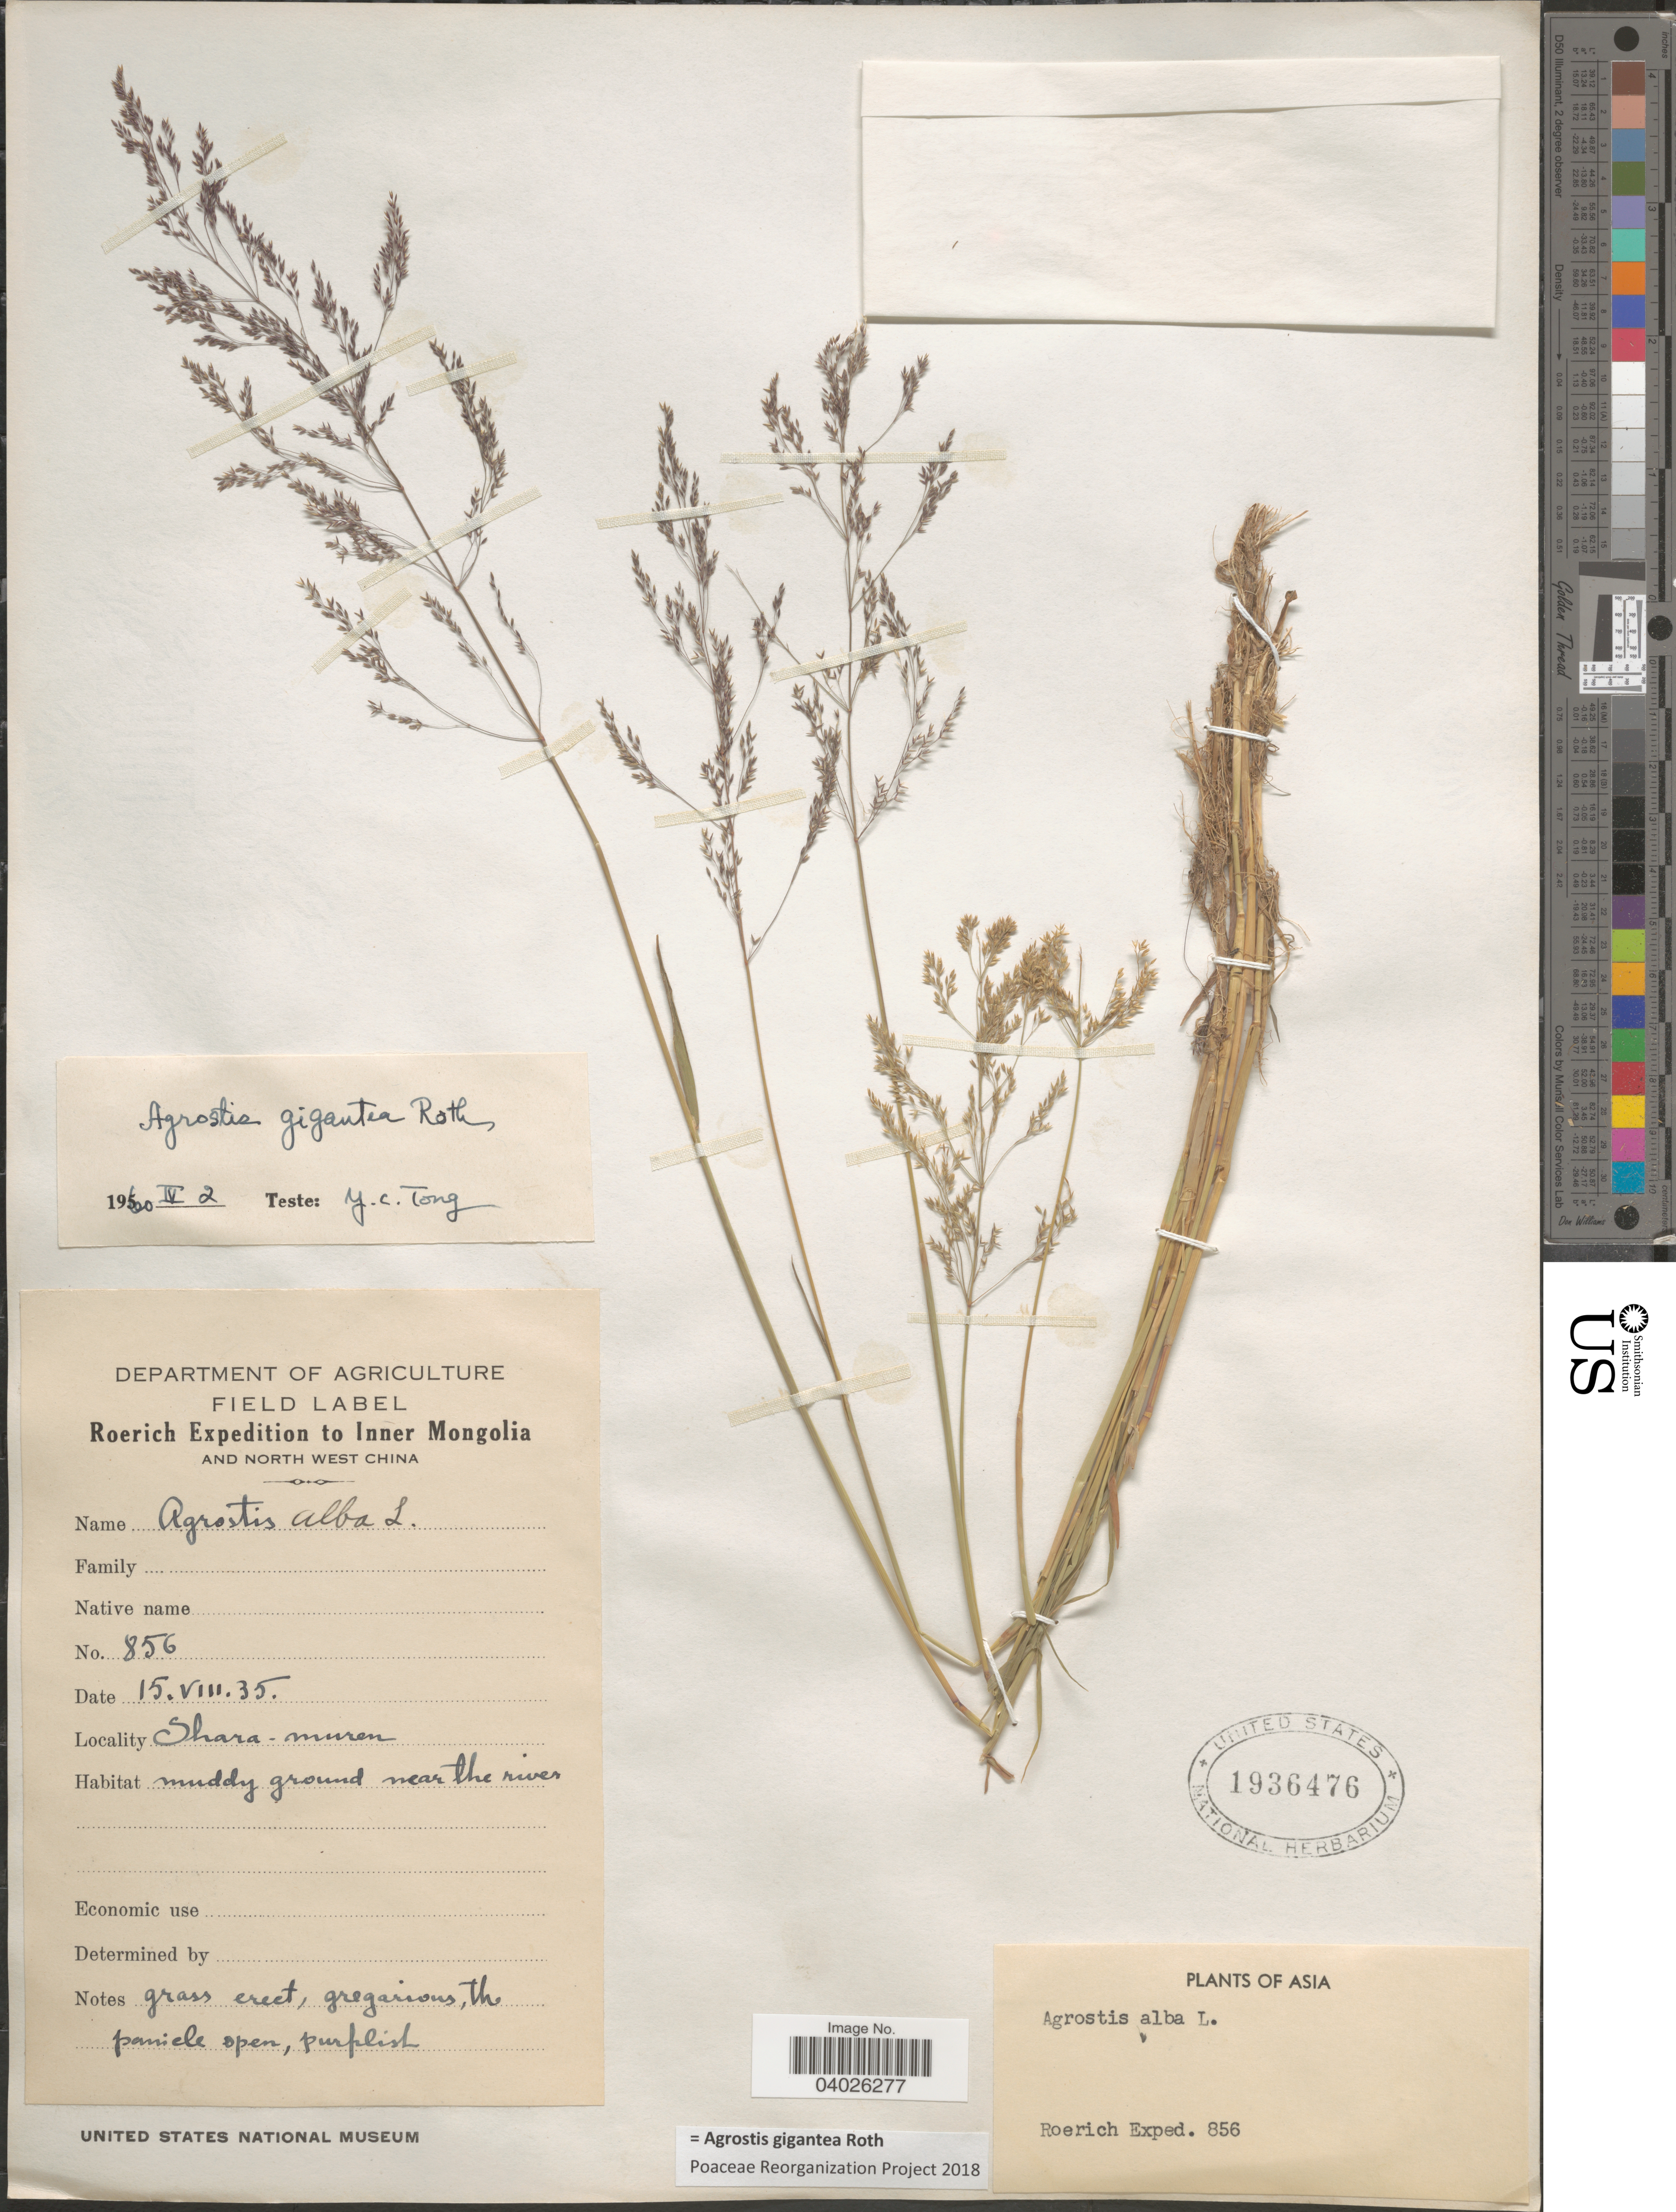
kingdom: Plantae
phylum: Tracheophyta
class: Liliopsida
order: Poales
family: Poaceae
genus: Agrostis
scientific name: Agrostis gigantea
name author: Roth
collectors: Roerich Expedition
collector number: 856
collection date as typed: Transcribed d/m/y: 15/8/35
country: China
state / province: Nei Monggol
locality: Inner Mongolia and North West China. Shara-muren.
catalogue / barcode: US 1936476